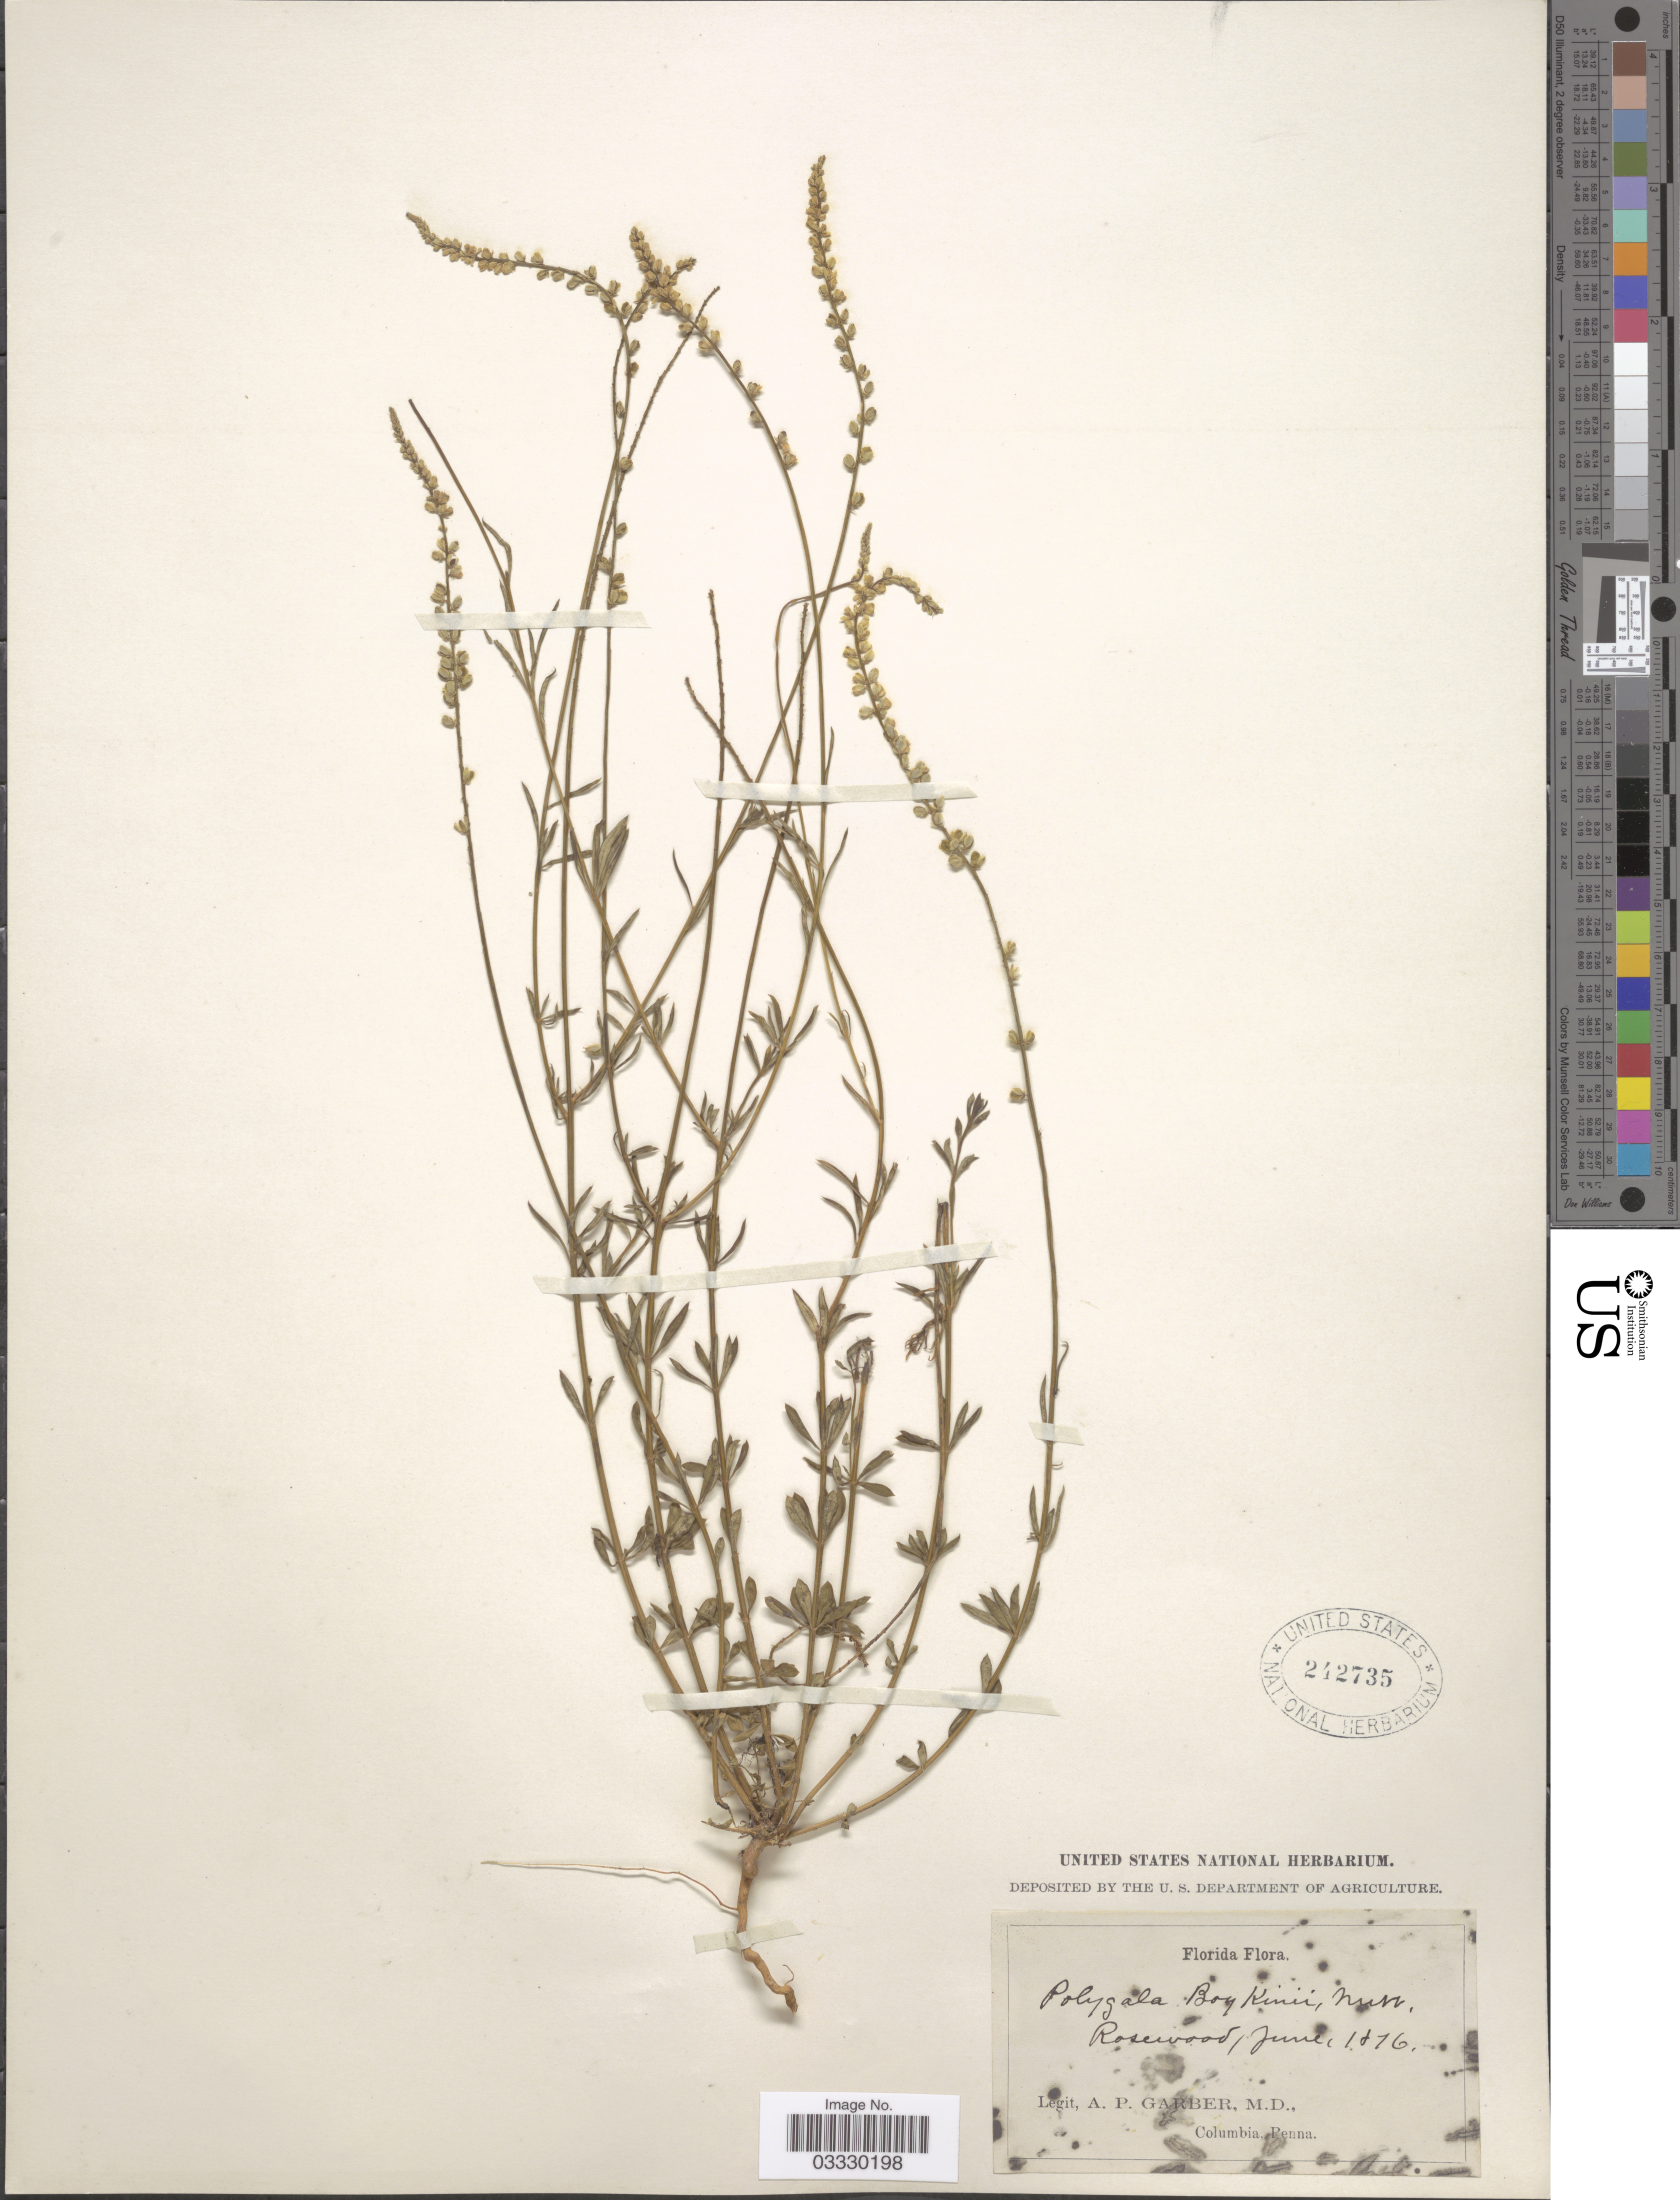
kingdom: Plantae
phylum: Tracheophyta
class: Magnoliopsida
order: Fabales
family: Polygalaceae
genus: Polygala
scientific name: Polygala boykinii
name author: Nutt.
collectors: A. P. Garber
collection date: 1876-06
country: United States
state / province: Florida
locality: Rosewood.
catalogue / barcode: US 242735